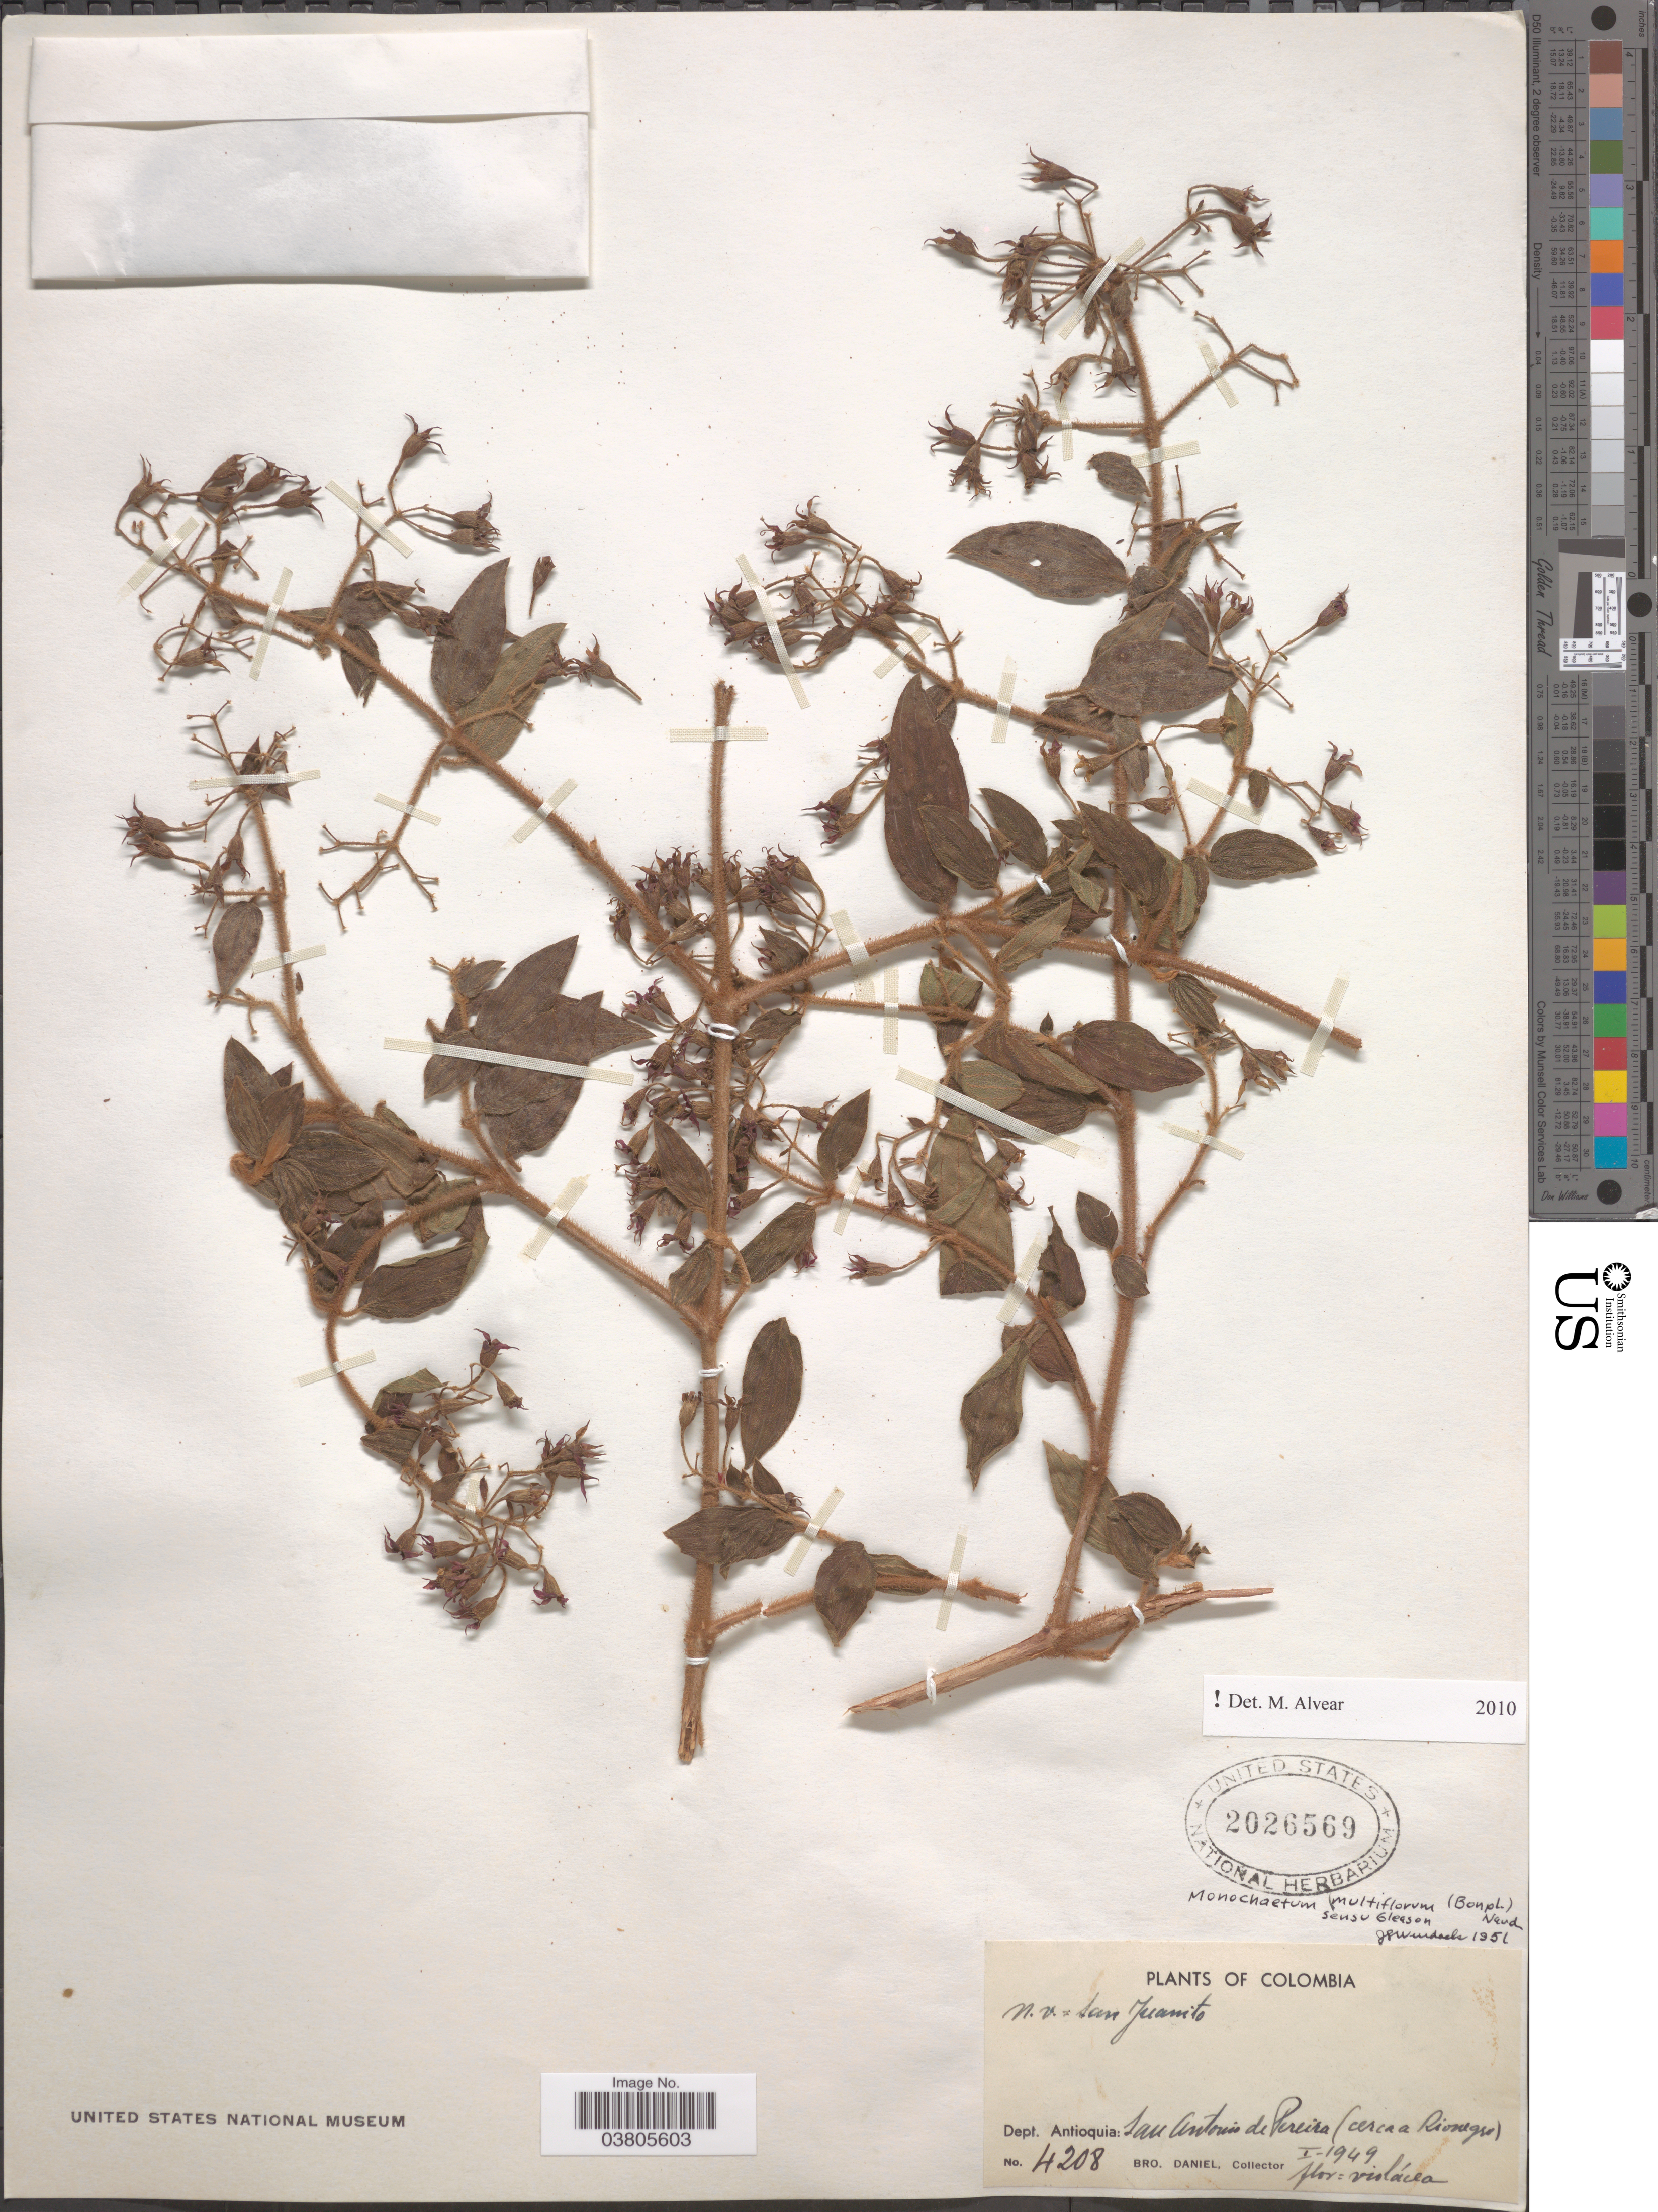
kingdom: Plantae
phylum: Tracheophyta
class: Magnoliopsida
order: Myrtales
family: Melastomataceae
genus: Monochaetum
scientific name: Monochaetum multiflorum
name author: (Bonpl.) Naudin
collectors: Bro. Daniel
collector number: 4208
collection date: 1949-01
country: Colombia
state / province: Antioquia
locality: Dept. Antioquia: San Antonío de Pereira (cerca a Rionegro).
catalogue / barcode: US 2026569